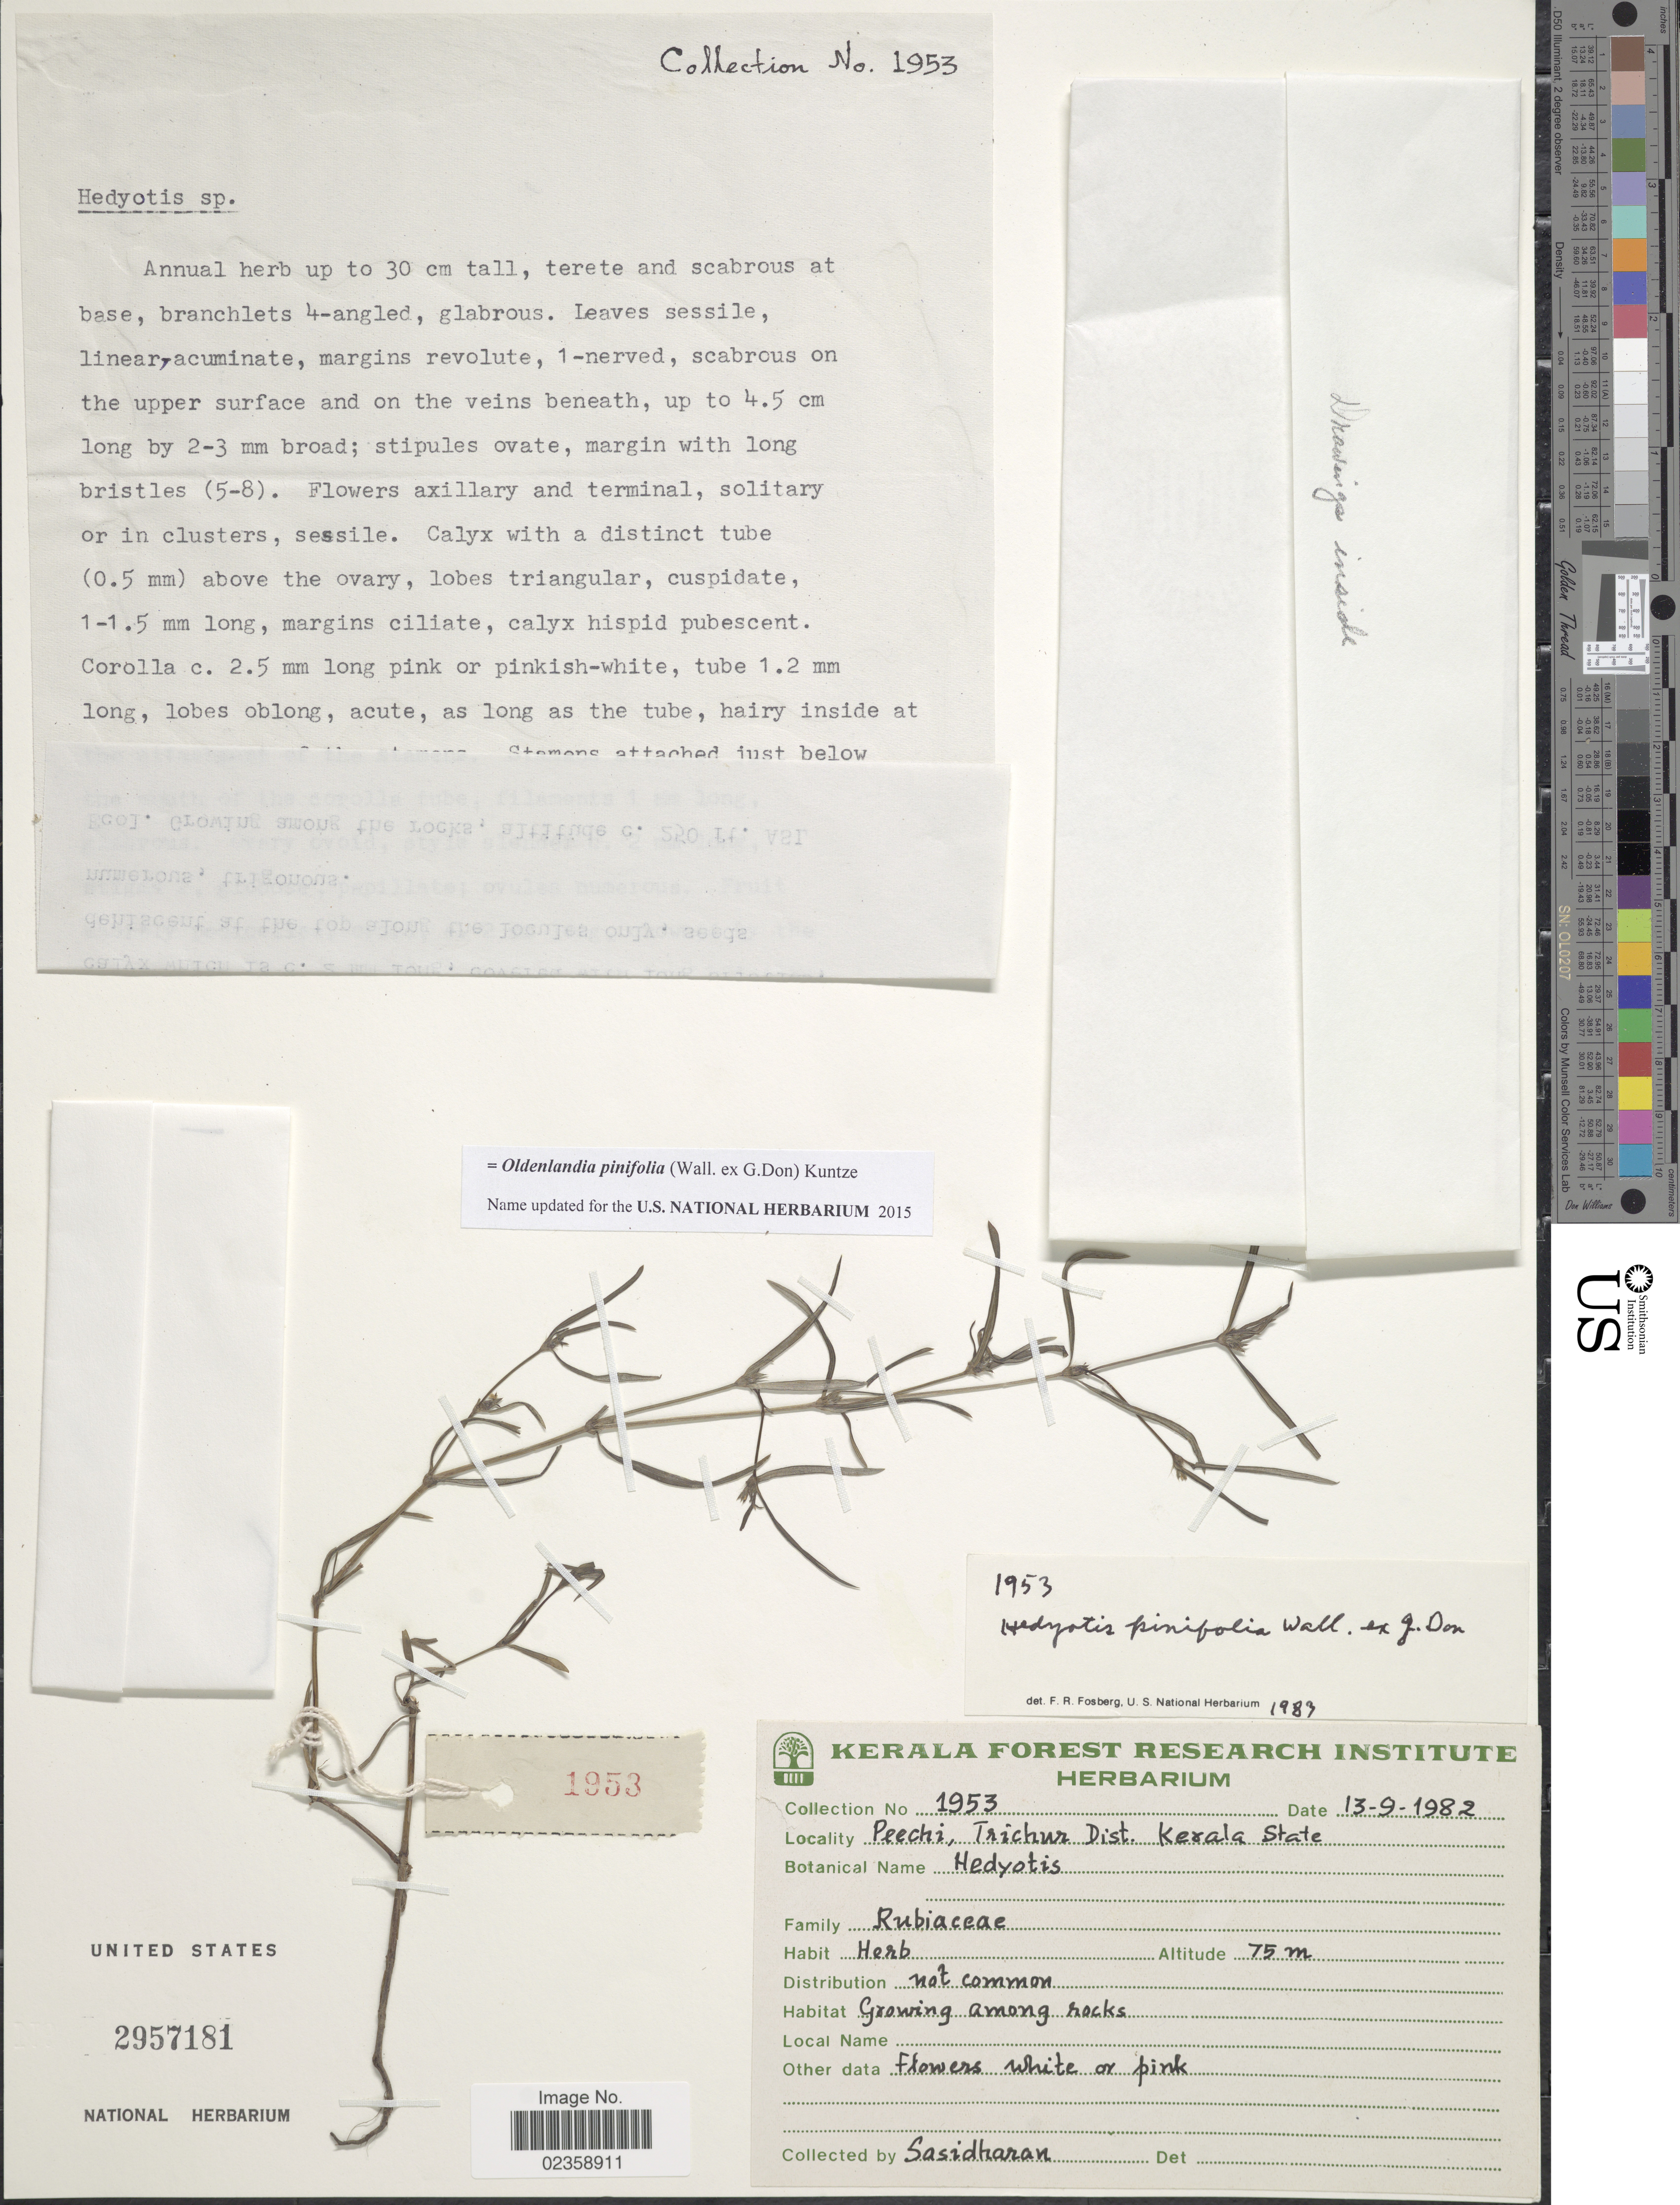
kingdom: Plantae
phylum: Tracheophyta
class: Magnoliopsida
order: Gentianales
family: Rubiaceae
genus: Oldenlandia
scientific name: Oldenlandia pinifolia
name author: (Wall. ex G. Don) Kuntze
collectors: Sasidharan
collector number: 1953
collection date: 1982-09-13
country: India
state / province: Kerala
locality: Peechi, Trichur Dist. Kerala State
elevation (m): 75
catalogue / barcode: US 2957181